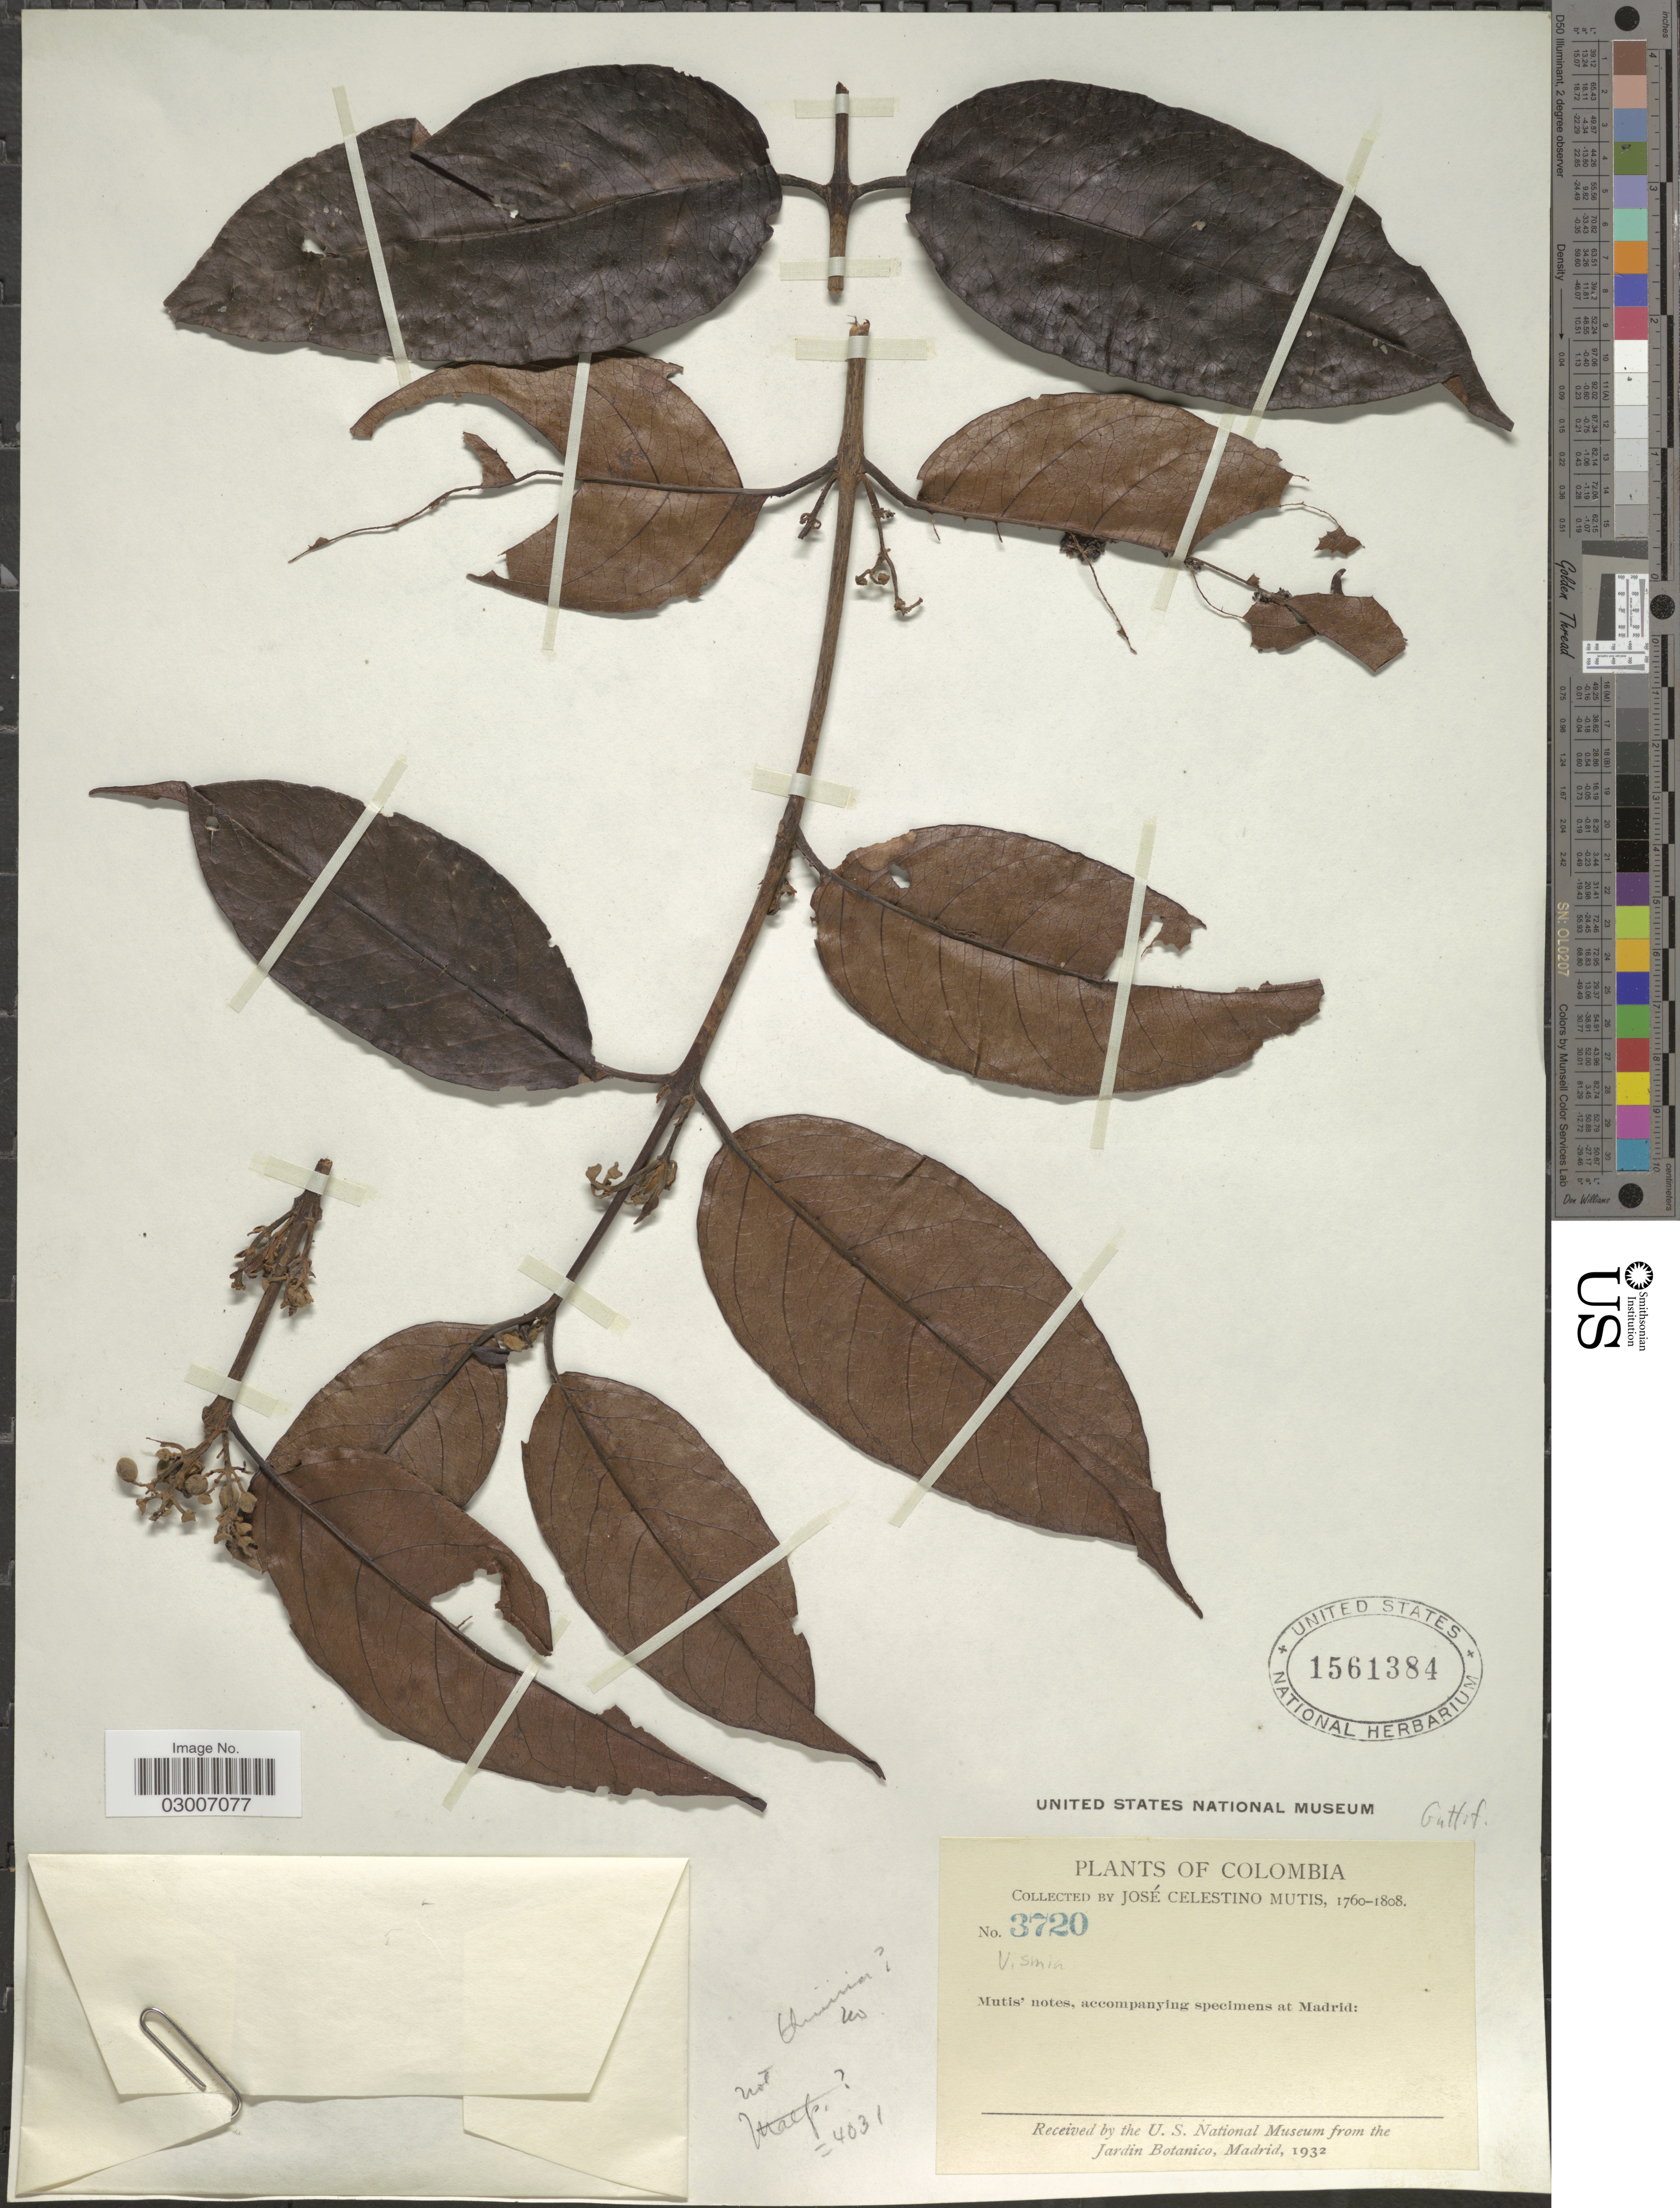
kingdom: Plantae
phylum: Tracheophyta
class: Magnoliopsida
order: Malpighiales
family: Hypericaceae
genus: Vismia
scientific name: Vismia sp.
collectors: J. C. B. Mutis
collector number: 3720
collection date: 1760/1808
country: Colombia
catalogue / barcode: US 1561384